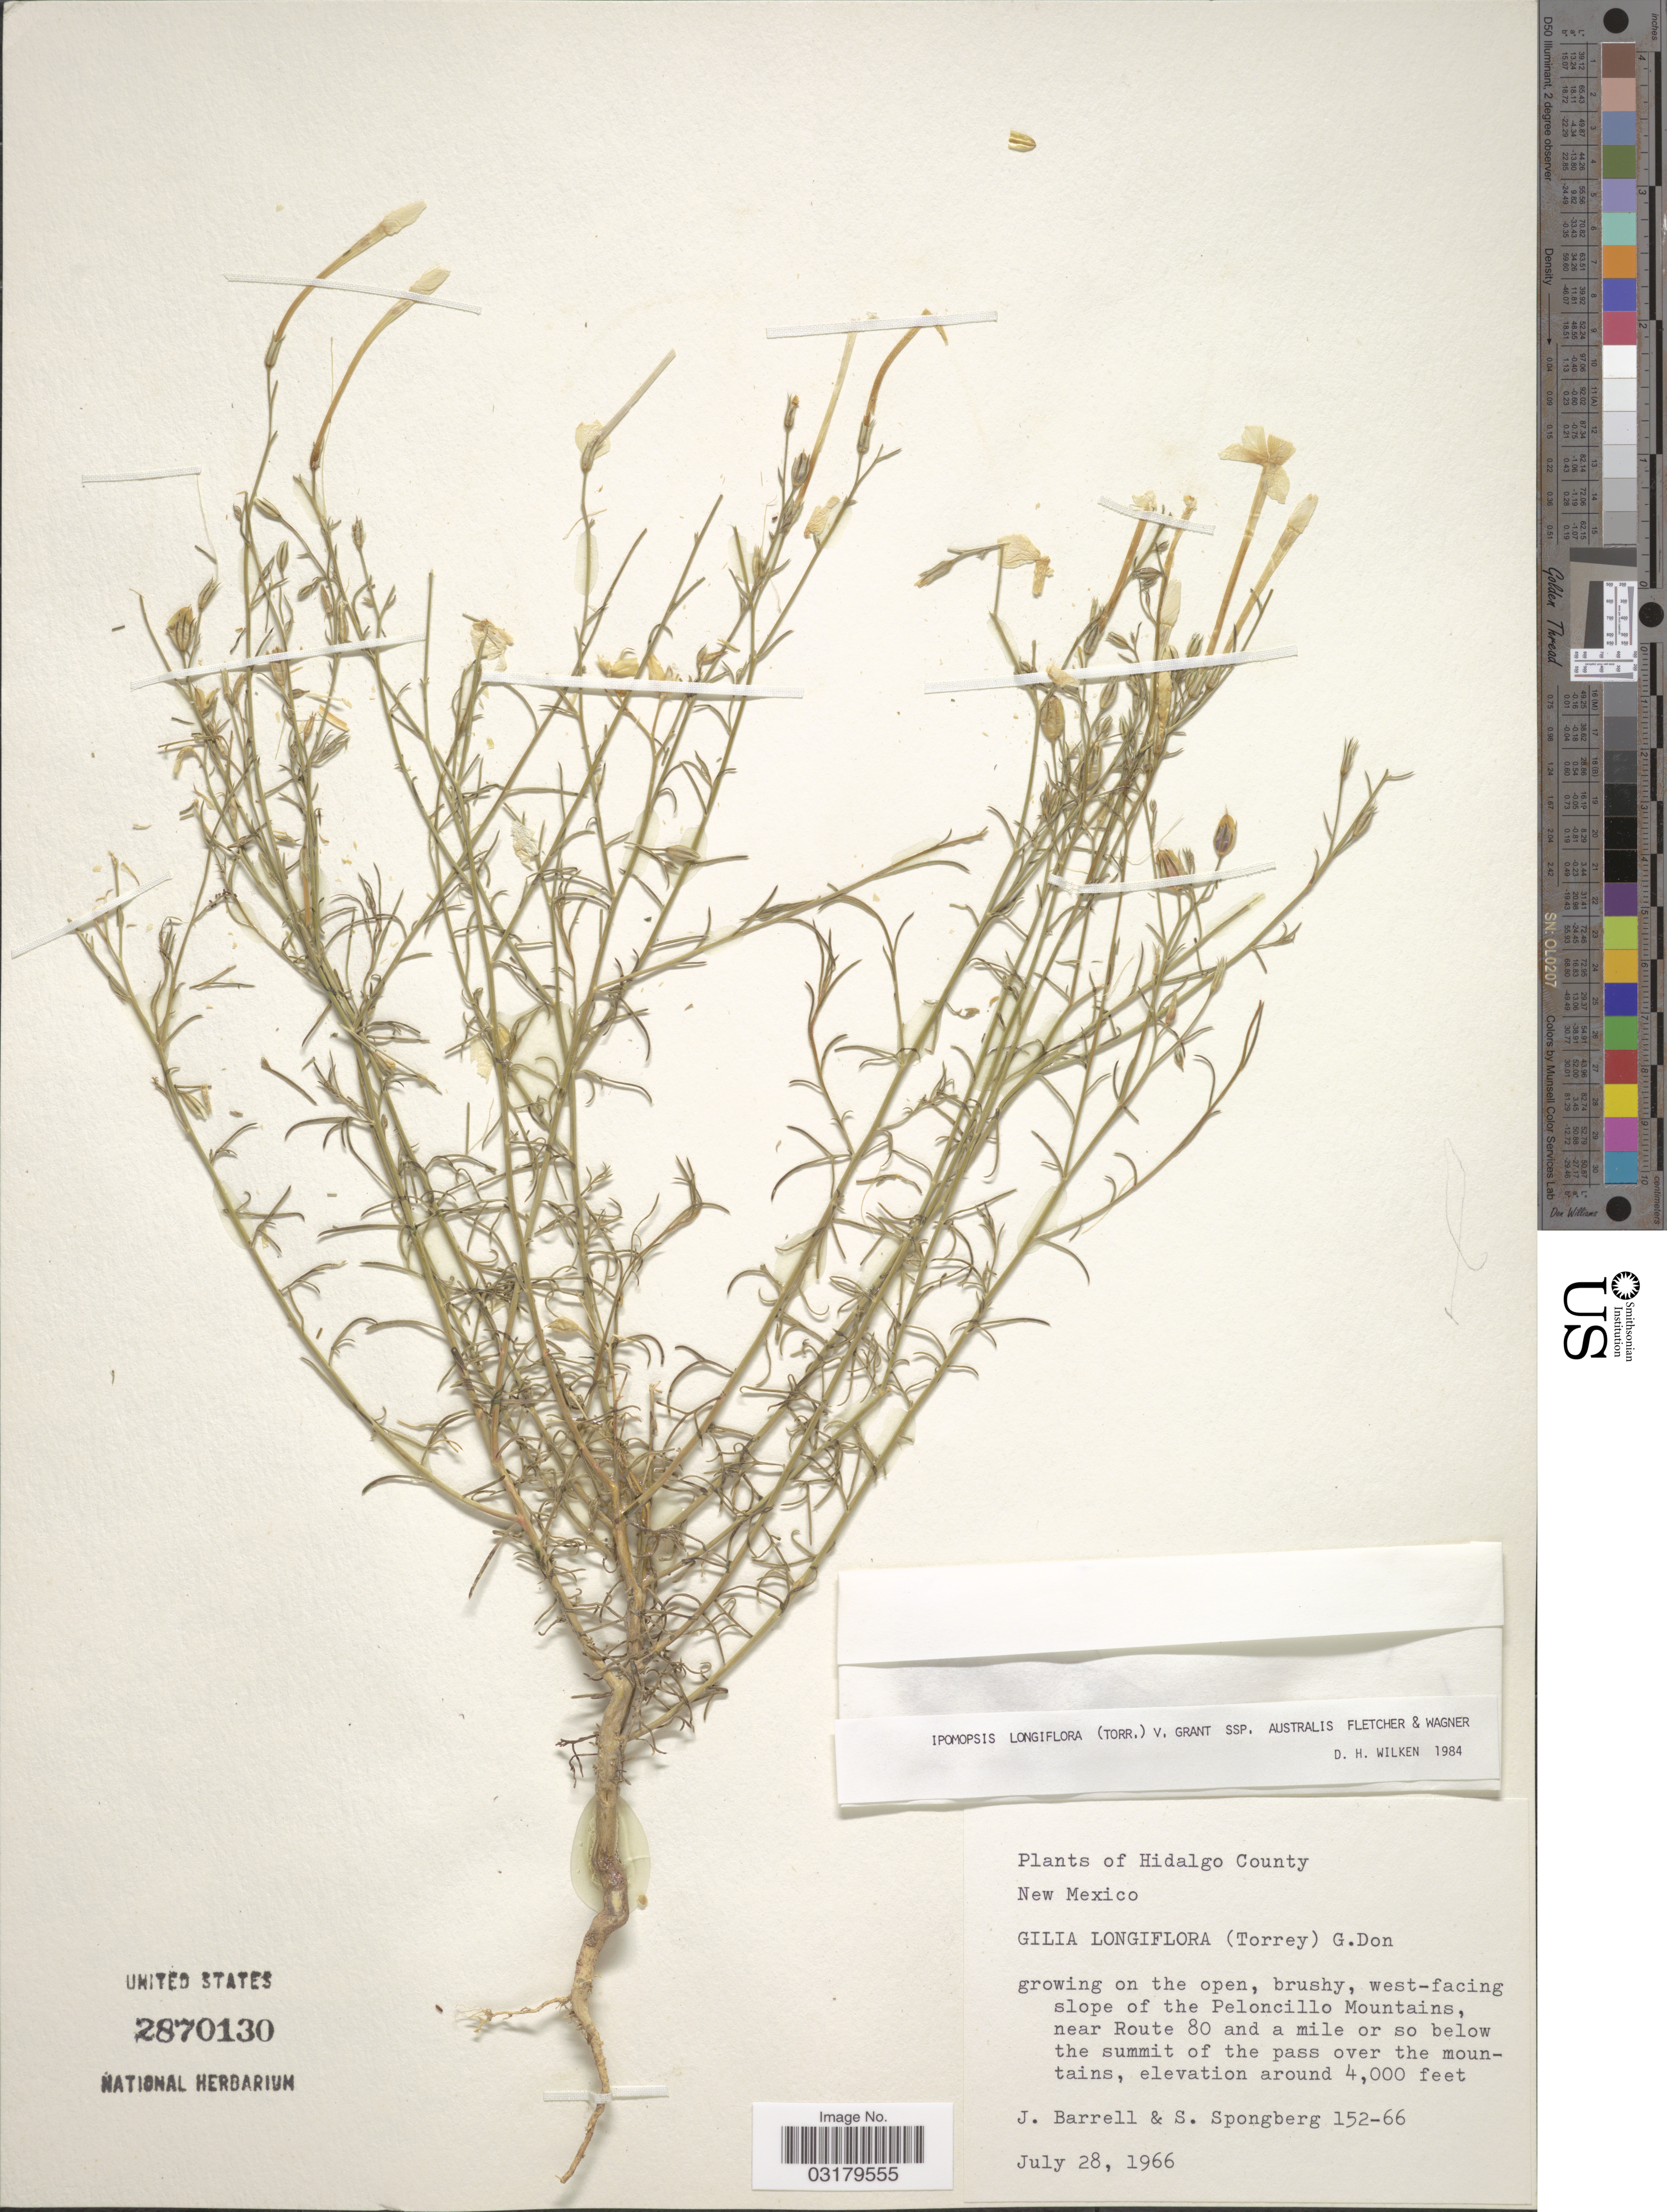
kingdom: Plantae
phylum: Tracheophyta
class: Magnoliopsida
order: Ericales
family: Polemoniaceae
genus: Ipomopsis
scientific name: Ipomopsis longiflora subsp. australis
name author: R.A. Fletcher & W.L. Wagner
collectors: J. Barrell & S. A.Spongberg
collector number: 152-66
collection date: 1966-07-28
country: United States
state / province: New Mexico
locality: Hidalgo County. Growing on the open, brushy, west-facing slope of the Peloncillo Mountains, near Route 80 and a mile or so below the summit of the pass over the mountains.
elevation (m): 1219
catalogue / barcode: US 2870130